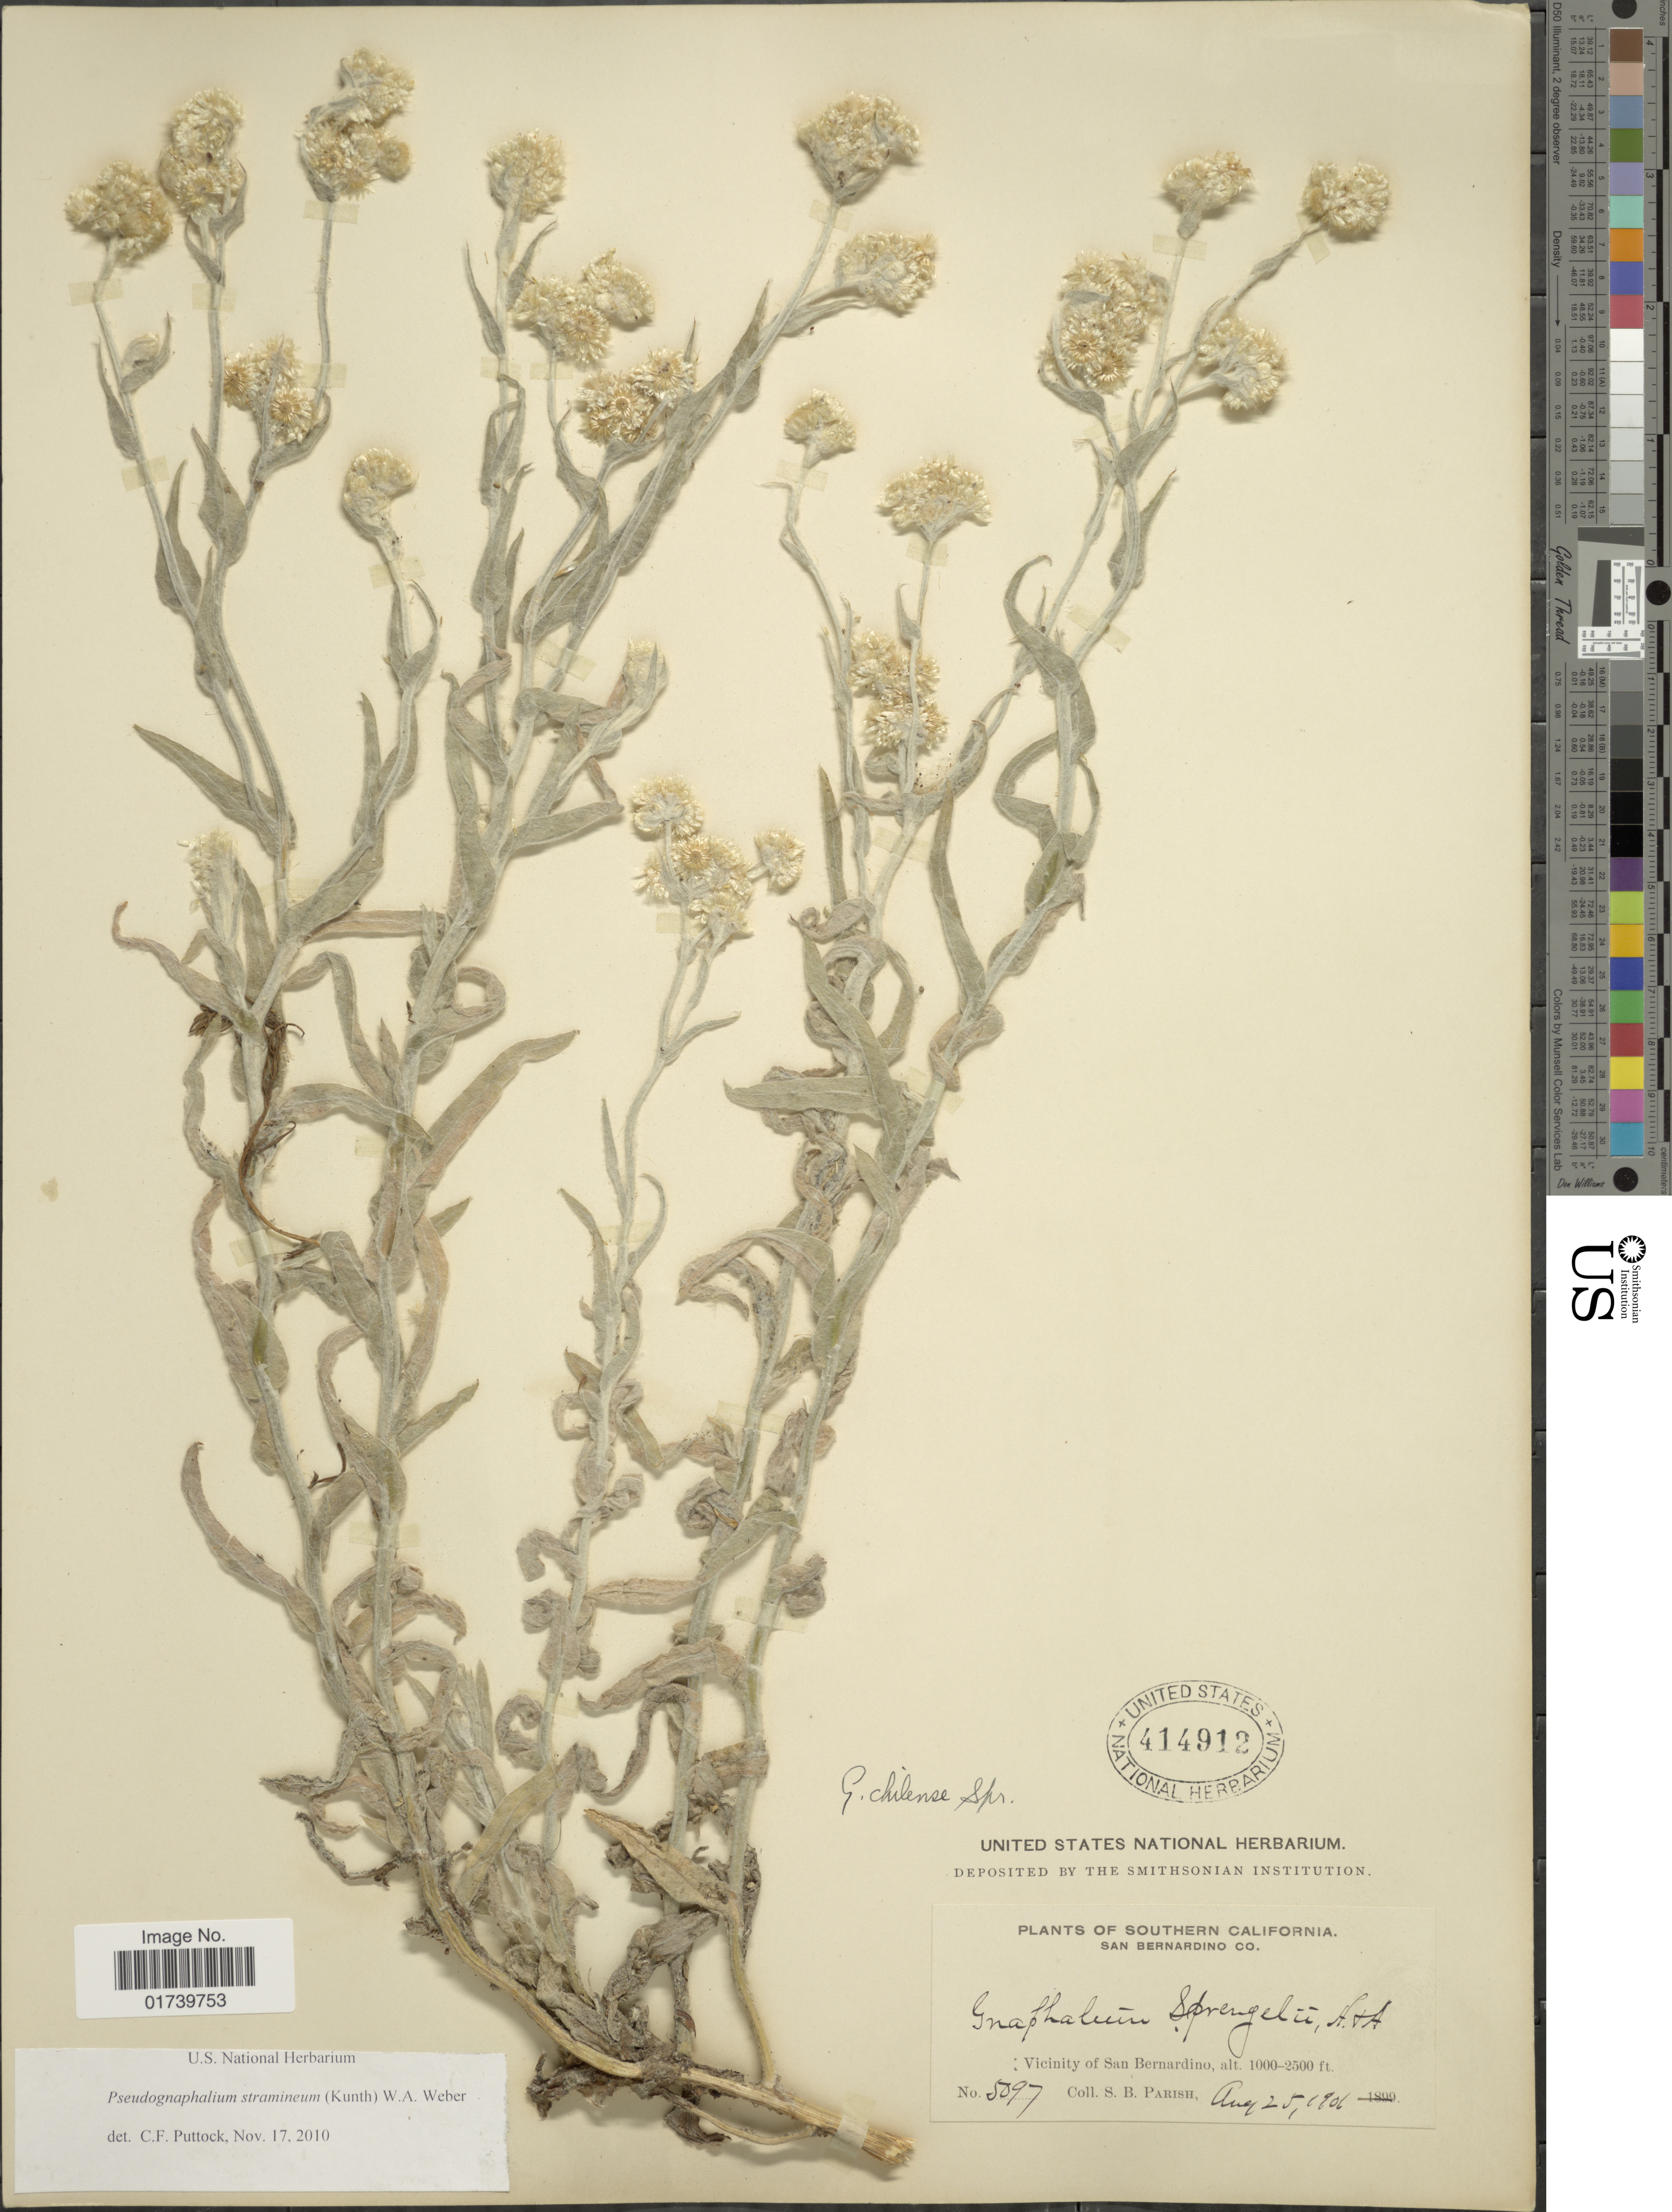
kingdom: Plantae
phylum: Tracheophyta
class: Magnoliopsida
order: Asterales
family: Asteraceae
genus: Pseudognaphalium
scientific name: Pseudognaphalium stramineum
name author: (Kunth) Anderb.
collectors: S. B. Parish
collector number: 5097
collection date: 1901-08-25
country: United States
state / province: California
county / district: San Bernardino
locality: Southern California. Vicinity of San Bernardino. San bernardino Co.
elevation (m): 305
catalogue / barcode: US 414912